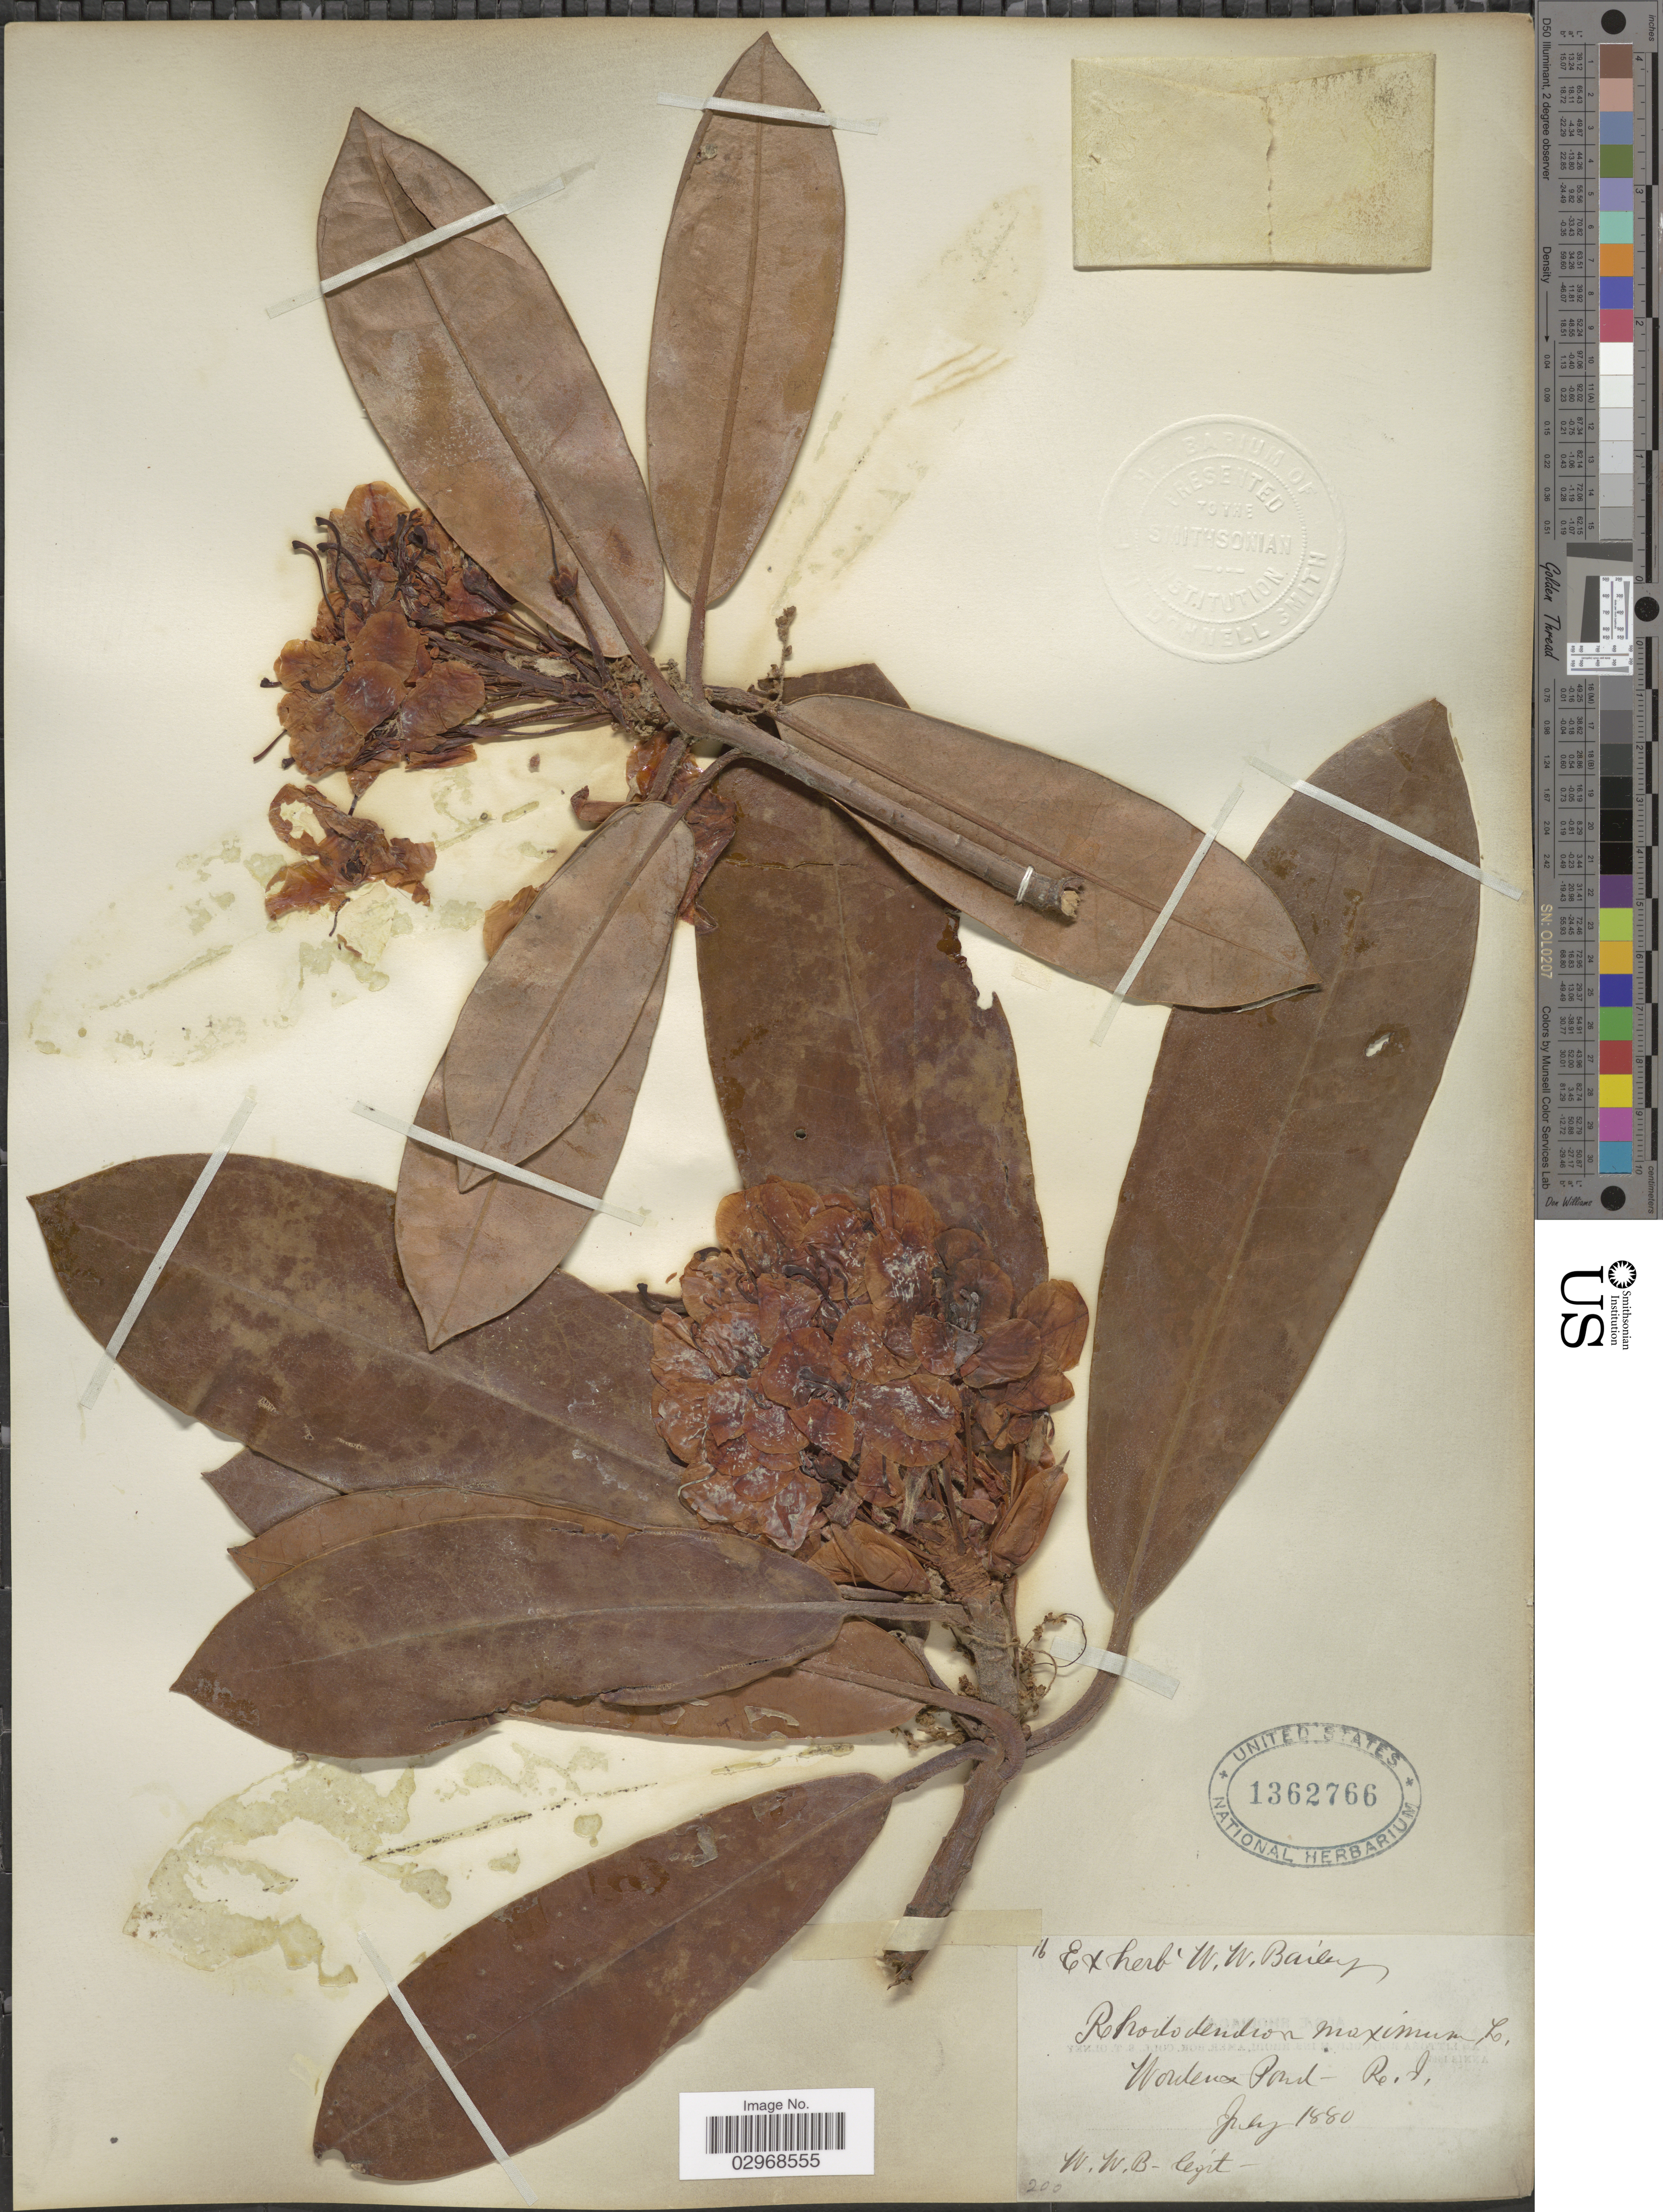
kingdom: Plantae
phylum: Tracheophyta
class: Magnoliopsida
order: Ericales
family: Ericaceae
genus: Rhododendron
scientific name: Rhododendron maximum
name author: L.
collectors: W. W. B.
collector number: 16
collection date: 1880-07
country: United States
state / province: Rhode Island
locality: Wordens Pond.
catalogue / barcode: US 1362766